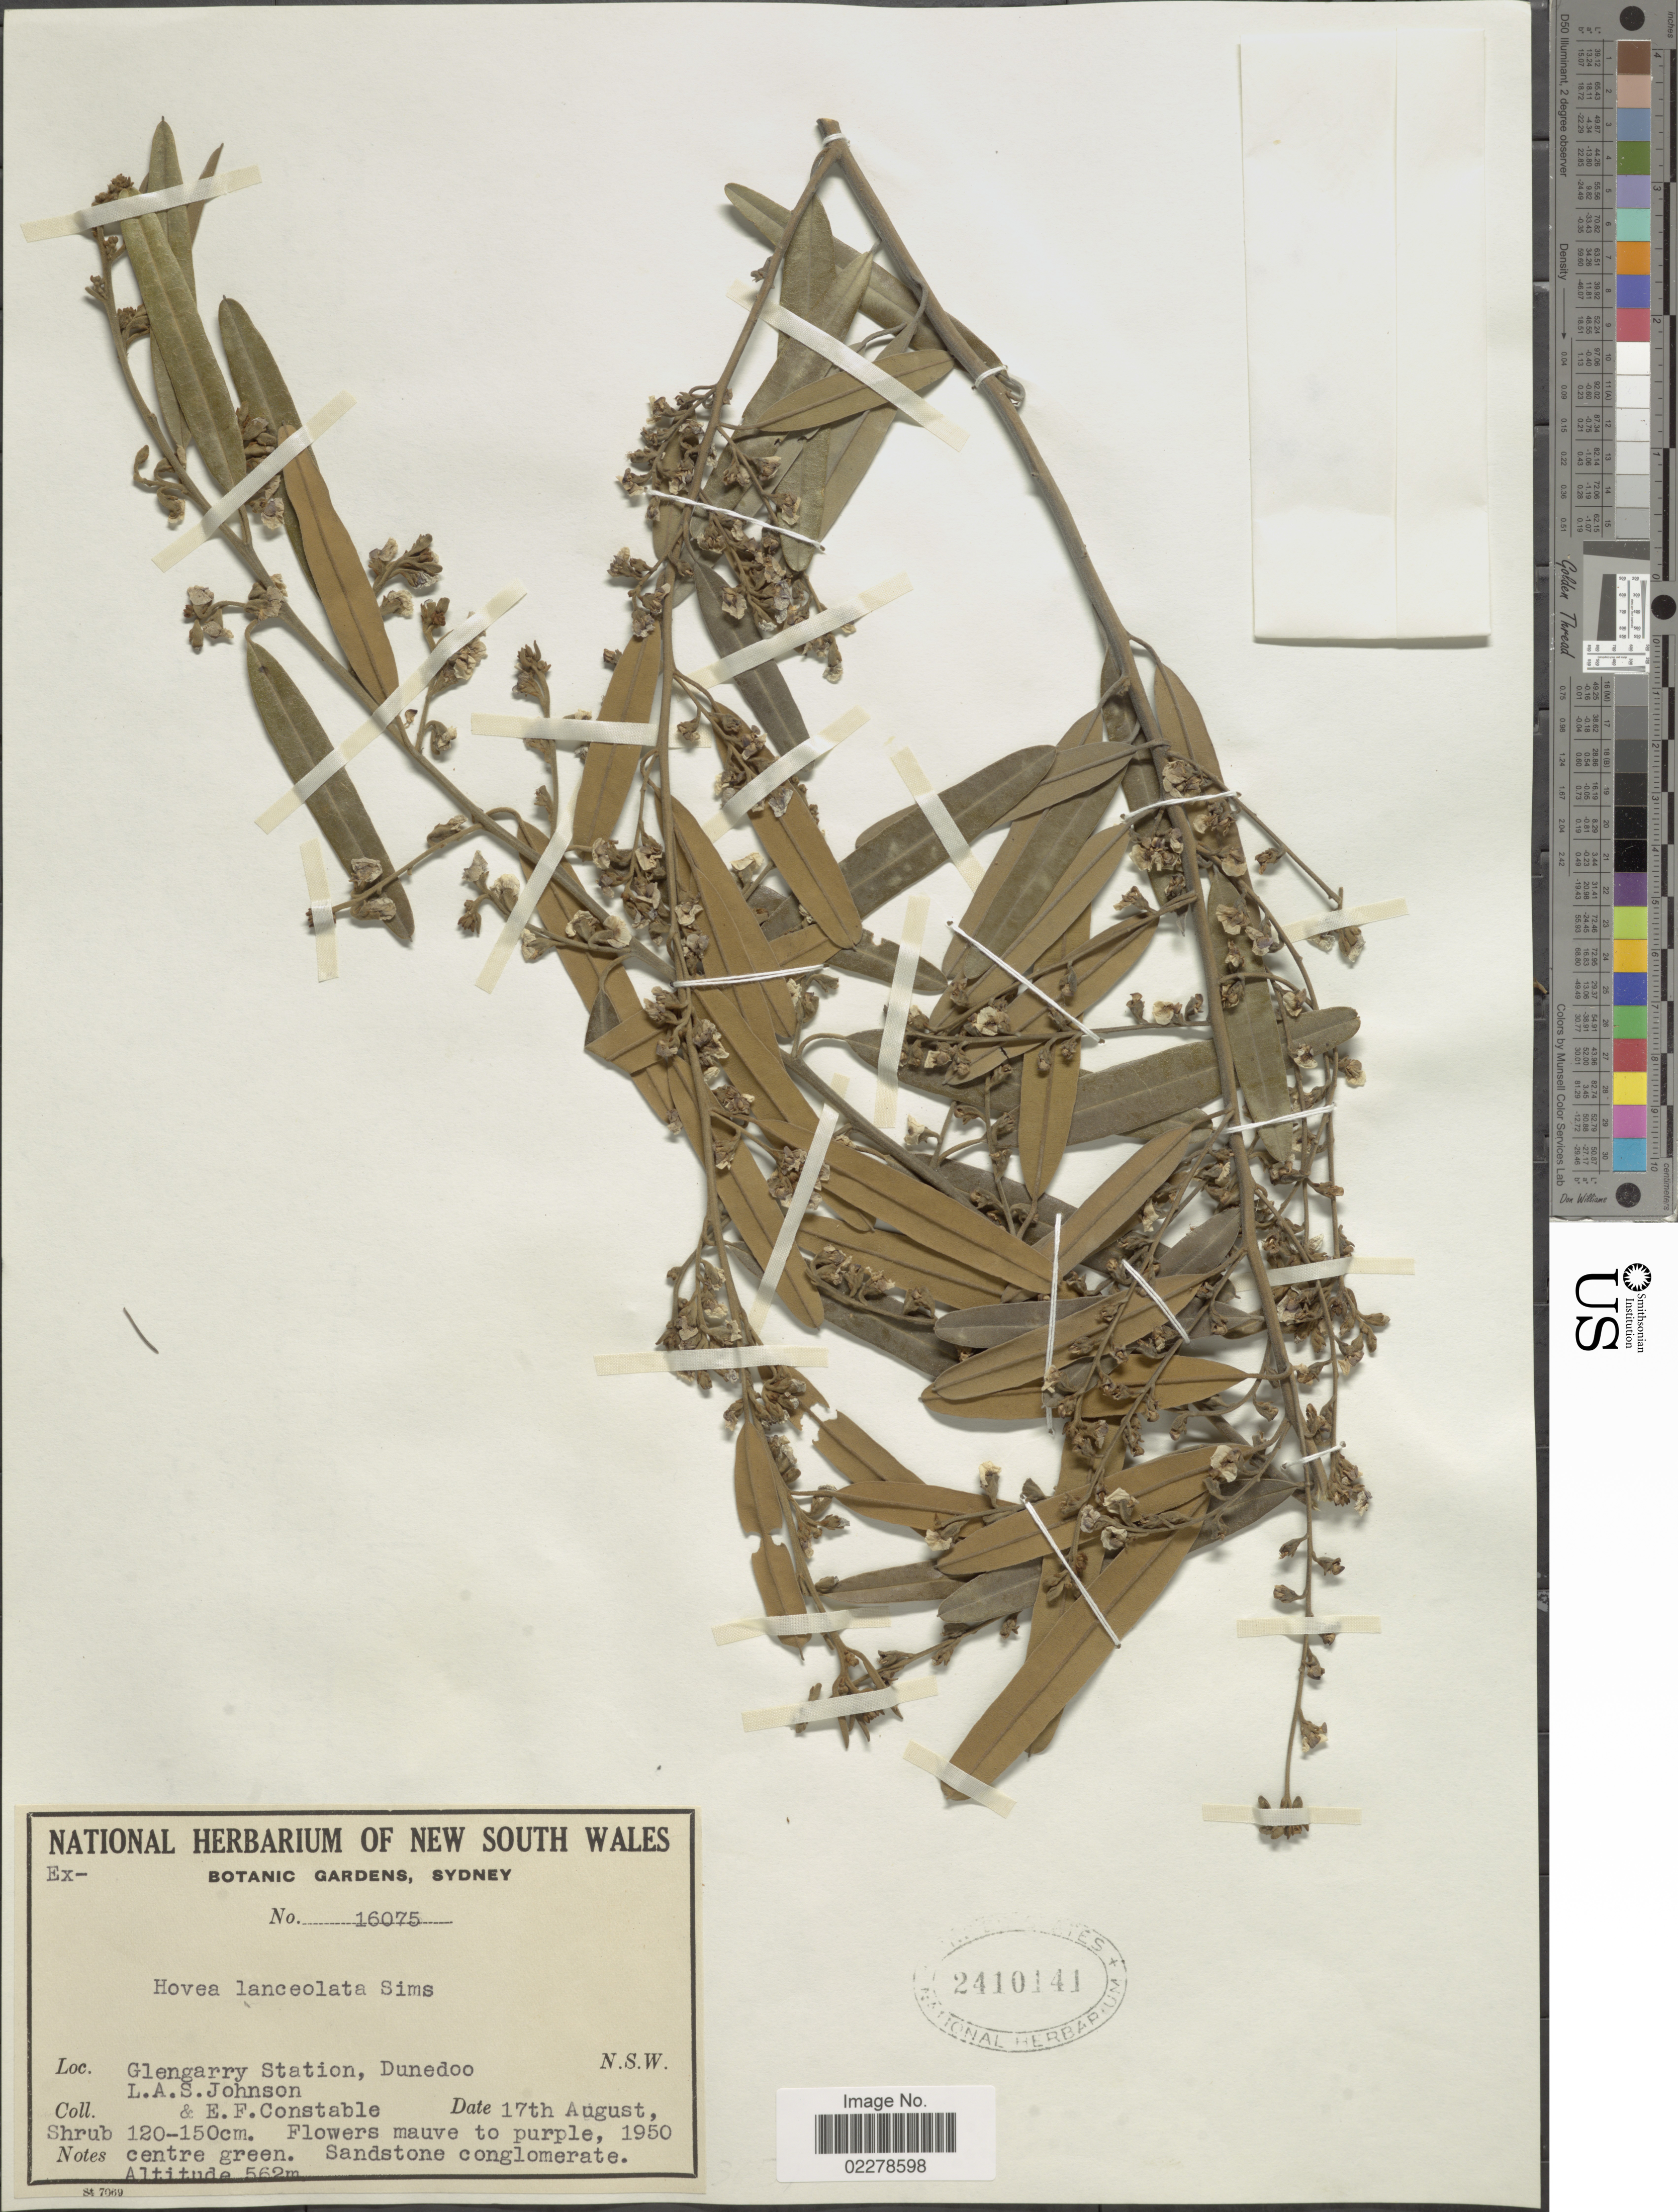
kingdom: Plantae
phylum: Tracheophyta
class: Magnoliopsida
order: Fabales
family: Fabaceae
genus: Hovea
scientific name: Hovea lanceolata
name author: Sims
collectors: L. A. S. Johnson & E. F. Constable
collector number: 16075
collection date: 1950-08-17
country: Australia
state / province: New South Wales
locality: Glengarry Station, Dundoo. N.S.W.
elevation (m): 562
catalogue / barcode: US 2410141